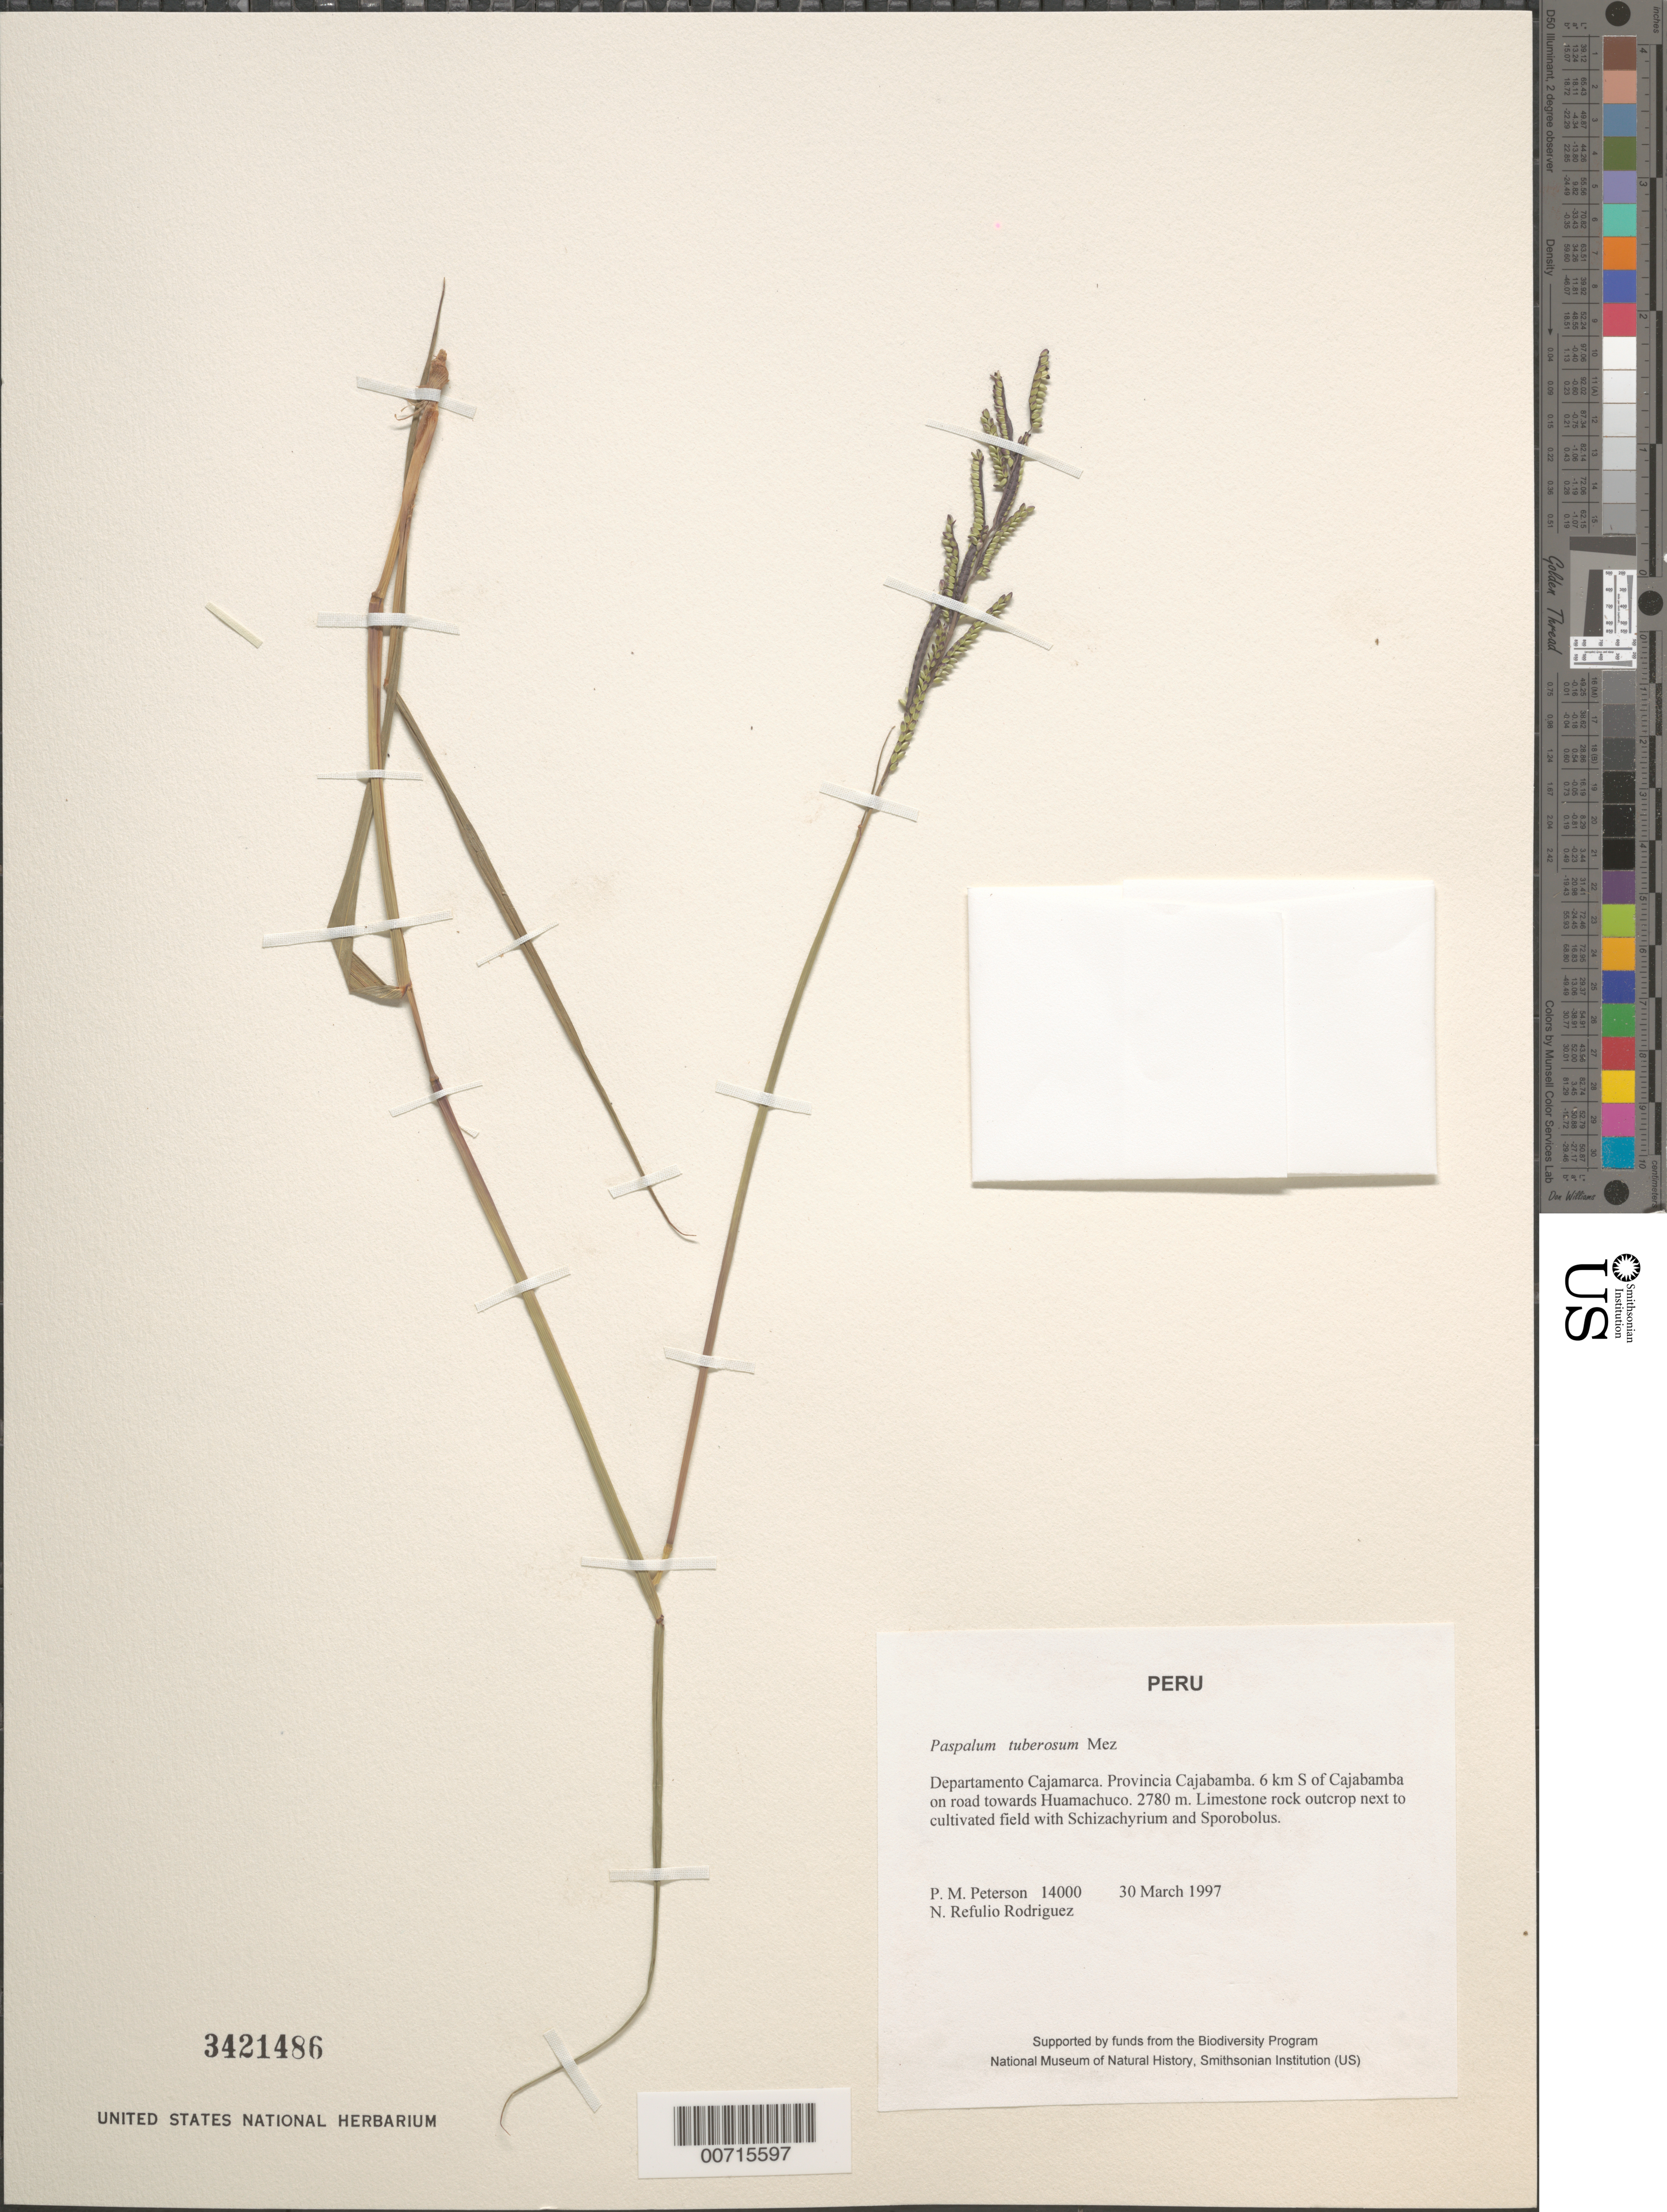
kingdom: Plantae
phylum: Tracheophyta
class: Liliopsida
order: Poales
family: Poaceae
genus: Paspalum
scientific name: Paspalum tuberosum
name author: Mez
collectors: P. M. Peterson & N. Refulio-Rodríguez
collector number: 14000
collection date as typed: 30 Mar 1997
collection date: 1997-03-30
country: Peru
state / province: Cajamarca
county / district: Cajabamba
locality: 6 km S of Cajabamba on road towards Huamachuco.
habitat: Limestone rock outcrop next to cultivated field with Schizachyrium and Sporobolus.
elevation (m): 2780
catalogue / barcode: US 3421486